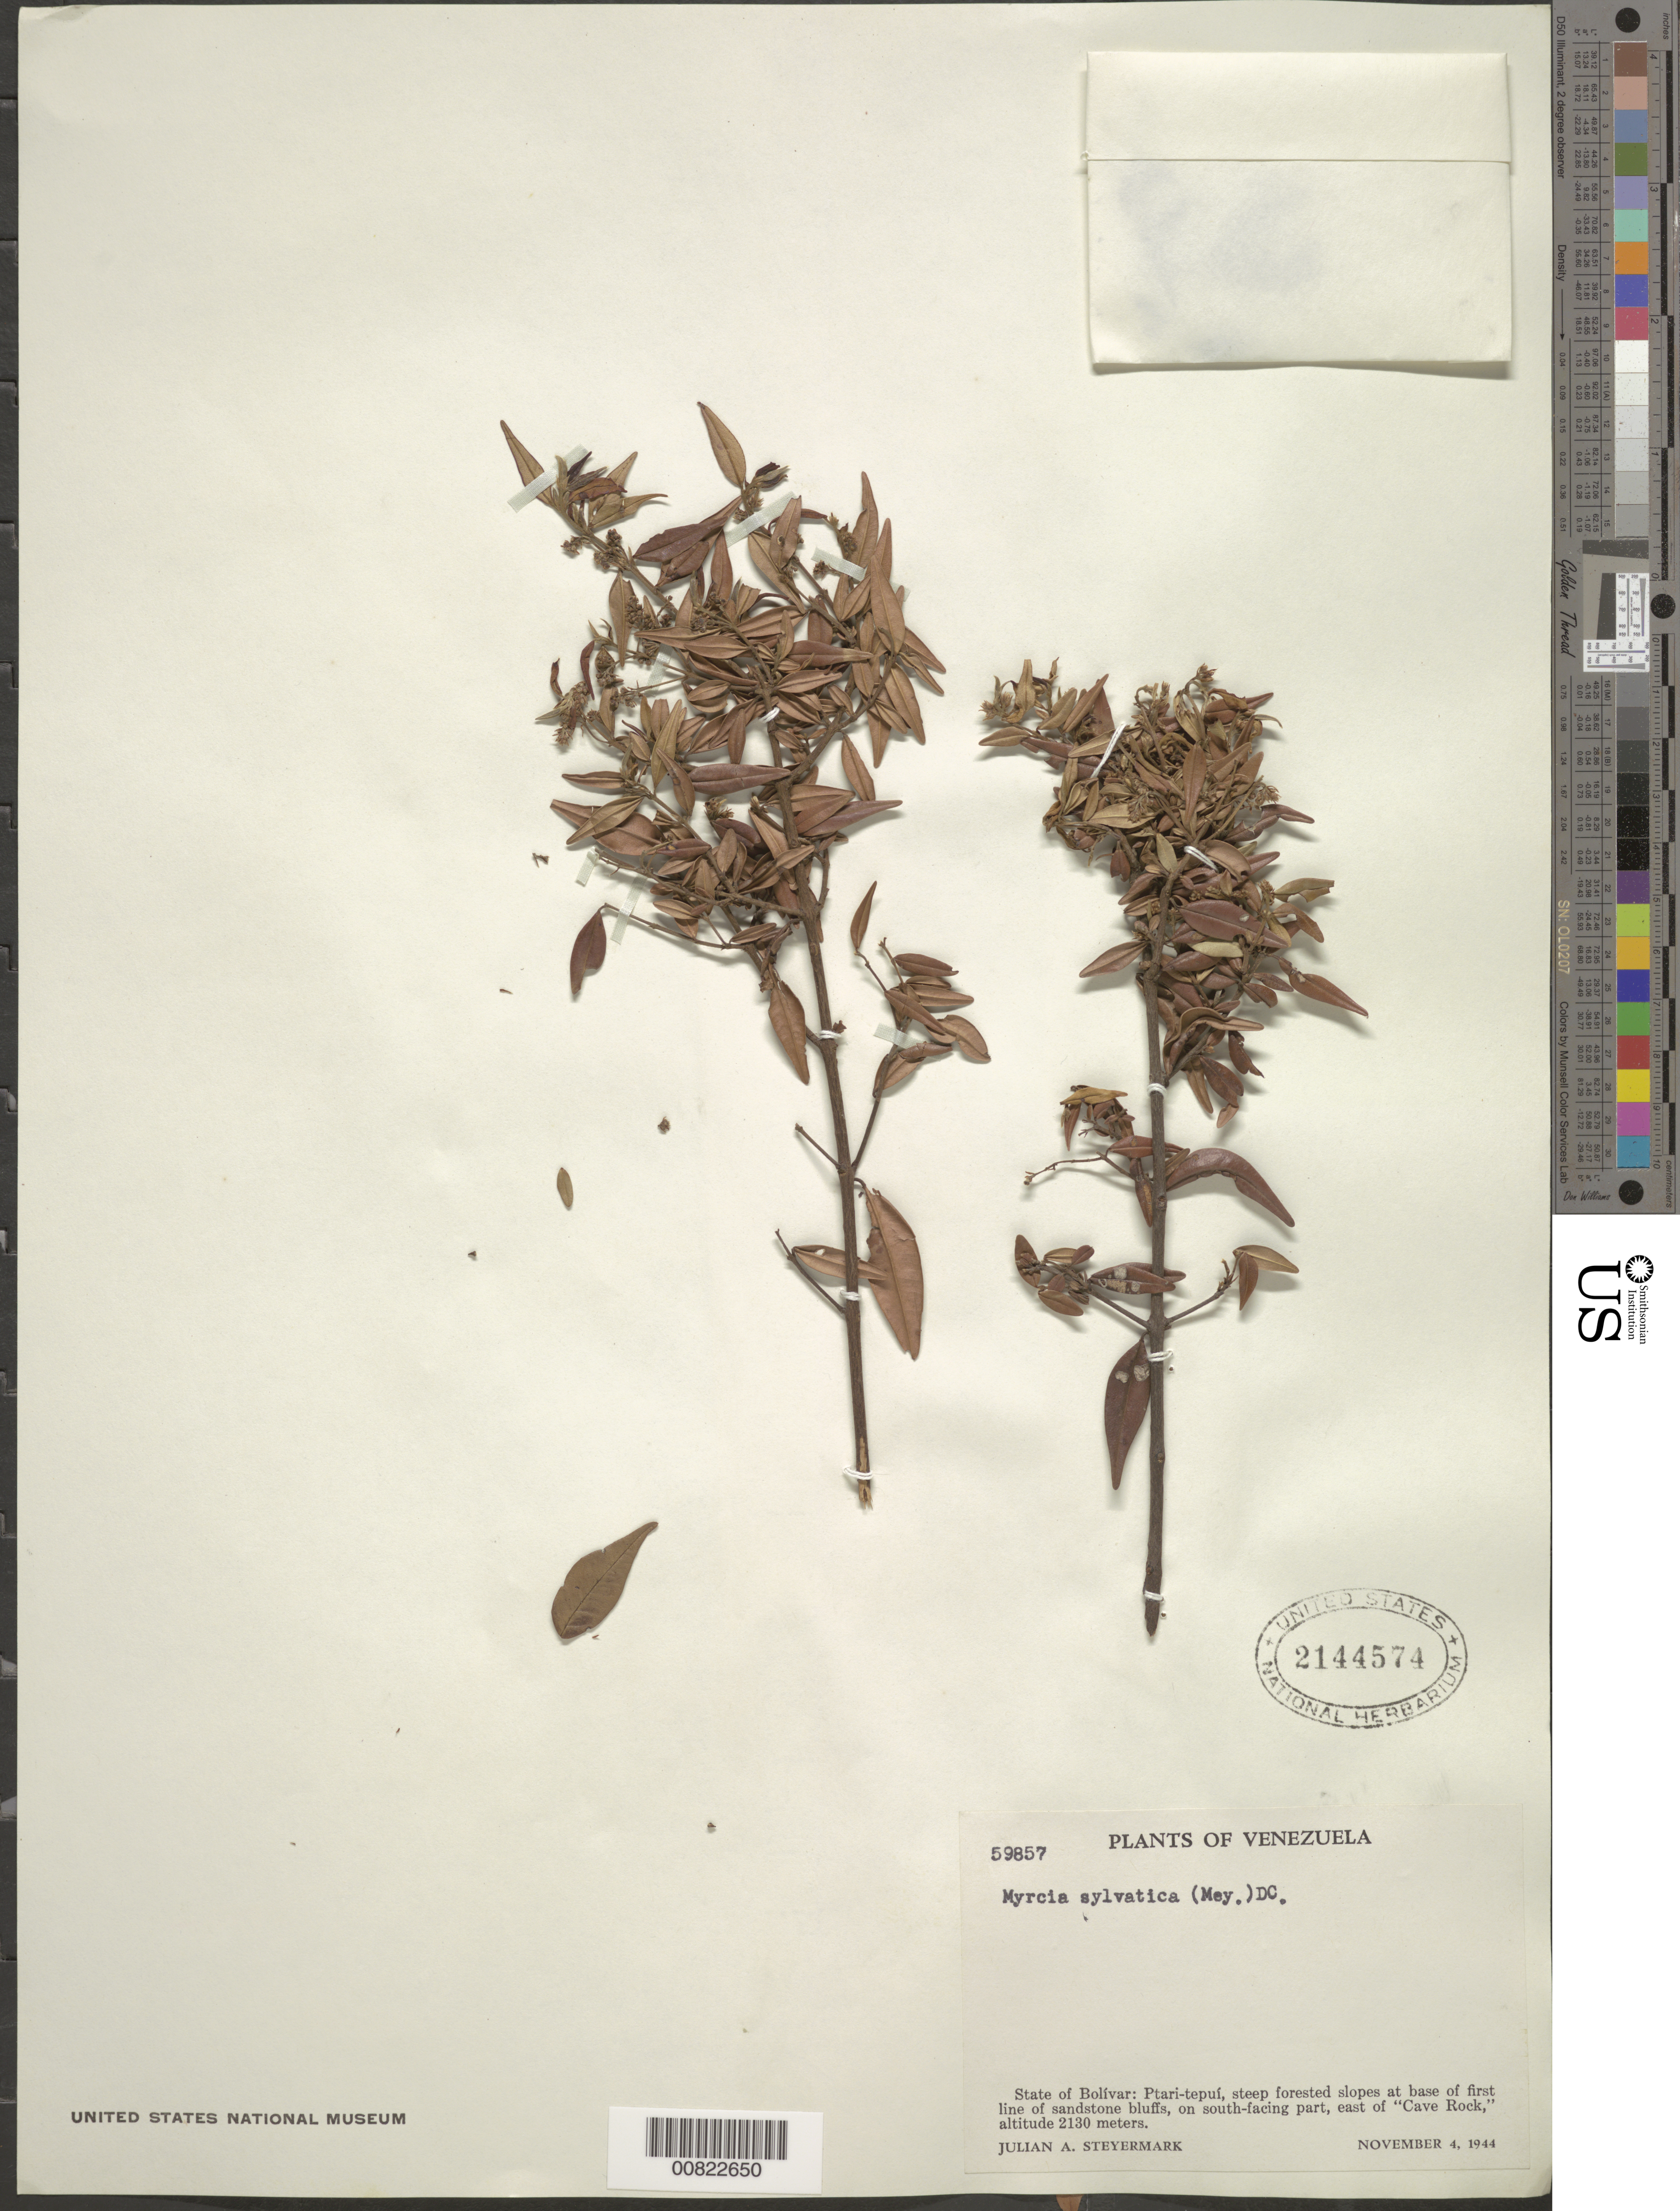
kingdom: Plantae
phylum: Tracheophyta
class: Magnoliopsida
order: Myrtales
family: Myrtaceae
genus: Myrcia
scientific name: Myrcia sylvatica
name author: (G. Mey.) DC.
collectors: J. Steyermark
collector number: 59857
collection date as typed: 4-Nov-44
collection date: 1944-11-04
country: Venezuela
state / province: Bolívar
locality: Ptari-tepuí, E of "Cave Rock"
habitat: Steep forested slopes at base of sandstone bluffs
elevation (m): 2130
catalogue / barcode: US 2144574